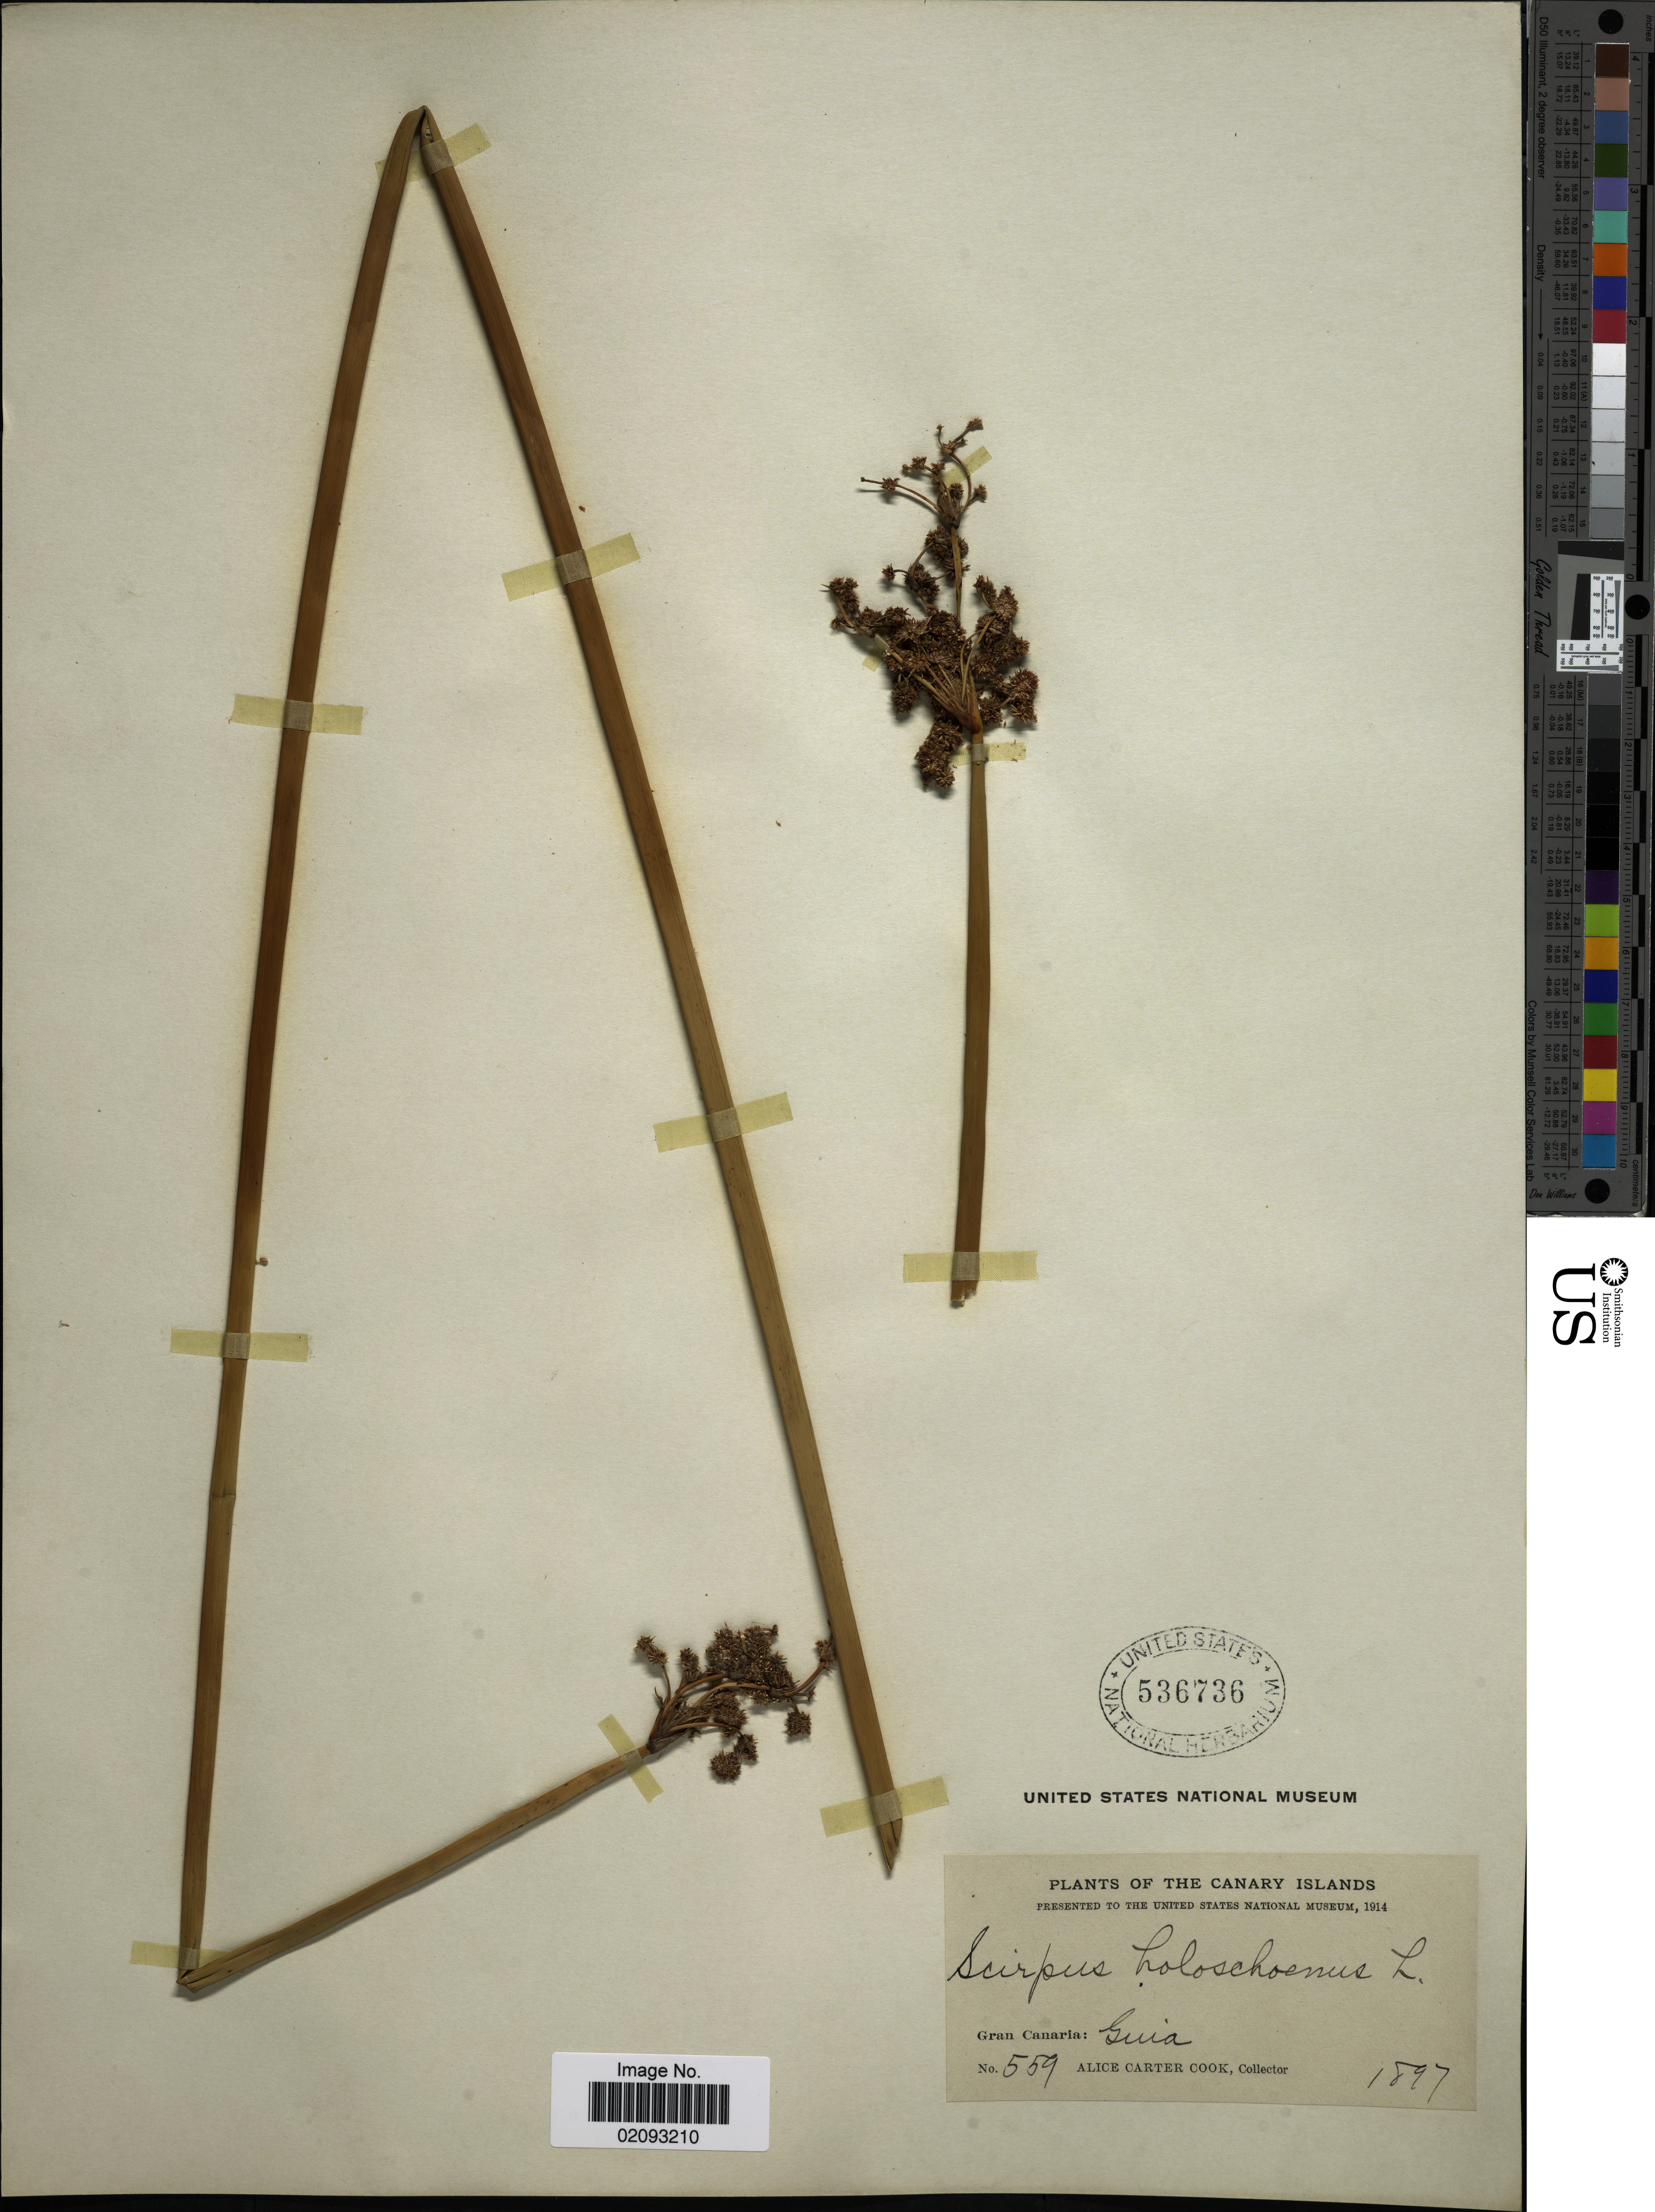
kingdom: Plantae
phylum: Tracheophyta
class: Liliopsida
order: Poales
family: Cyperaceae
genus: Scirpoides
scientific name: Scirpoides globifera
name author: (L. f.) Soják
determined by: Strong, M. T., (US), Smithsonian Institution - National Museum of Natural History (UNITED STATES)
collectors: Alice C. Cook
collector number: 559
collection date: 1897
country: Spain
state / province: Canarias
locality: Canary Islands: Gran Canaria: Guia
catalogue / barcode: US 536736